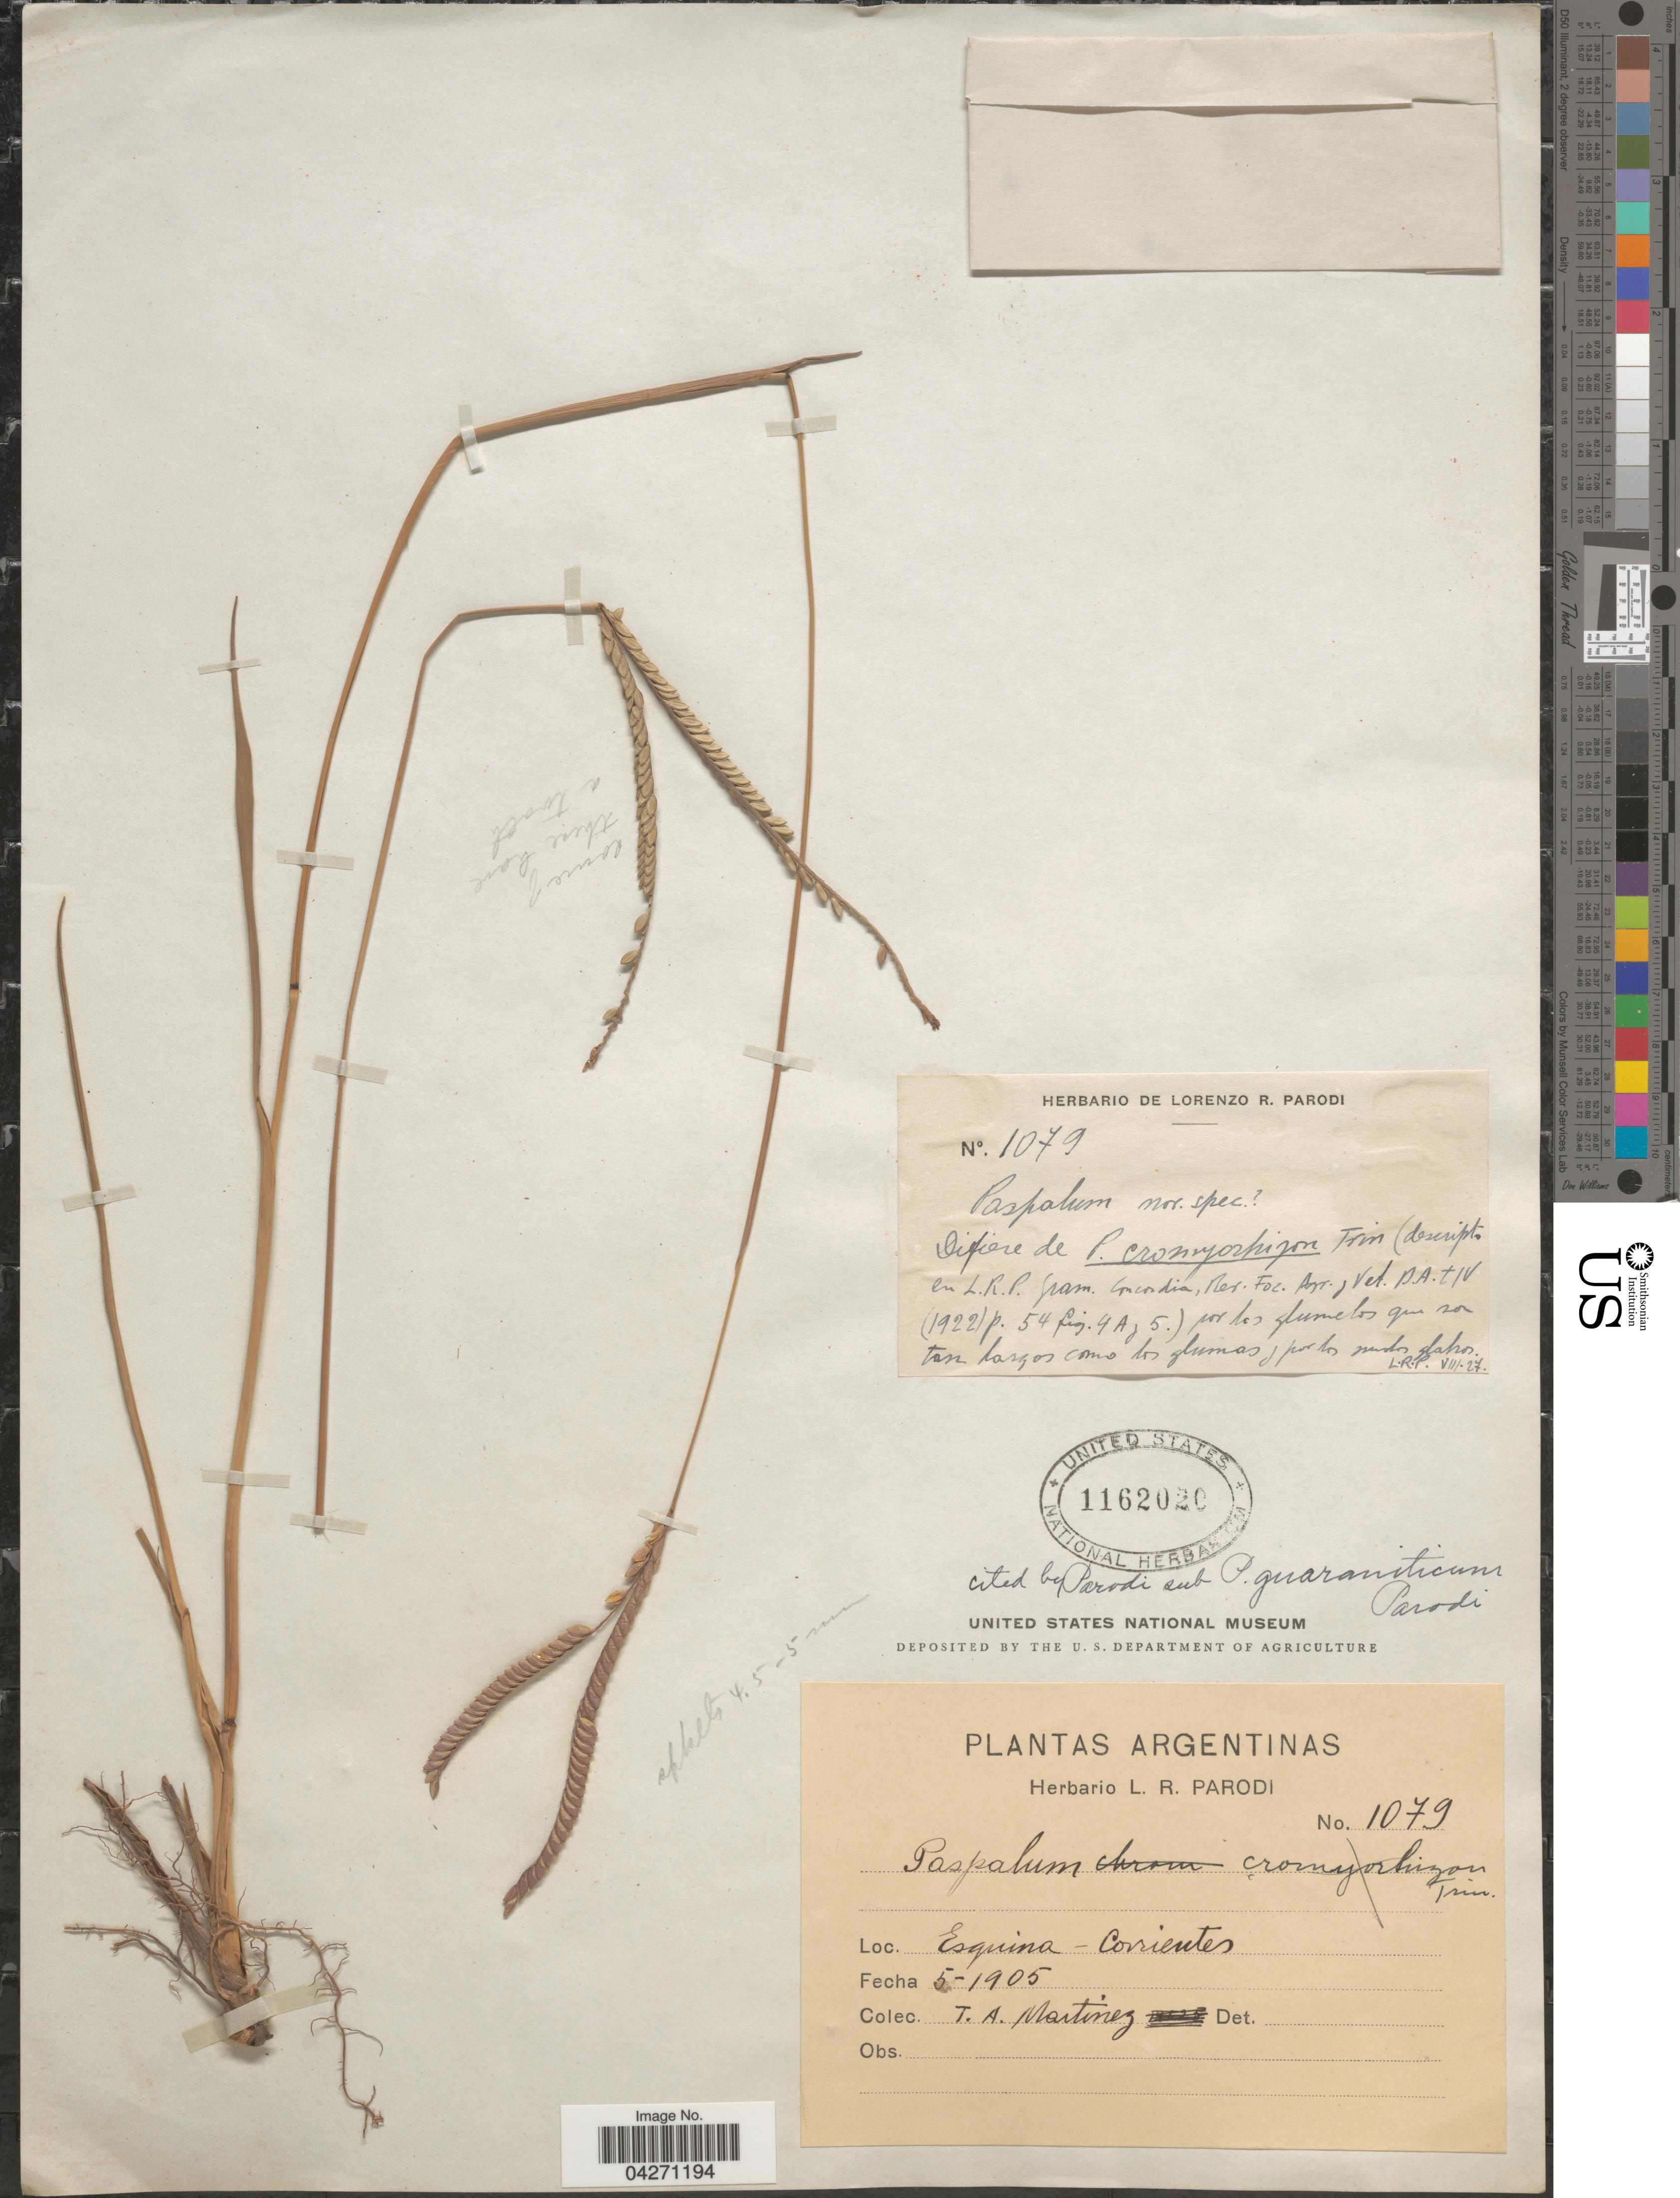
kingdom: Plantae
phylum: Tracheophyta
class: Liliopsida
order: Poales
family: Poaceae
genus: Paspalum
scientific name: Paspalum ionanthum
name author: Chase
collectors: T. Martínez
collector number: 1079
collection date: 1905-05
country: Argentina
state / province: Corrientes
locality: Esquina - Corrientes.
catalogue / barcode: US 1162020